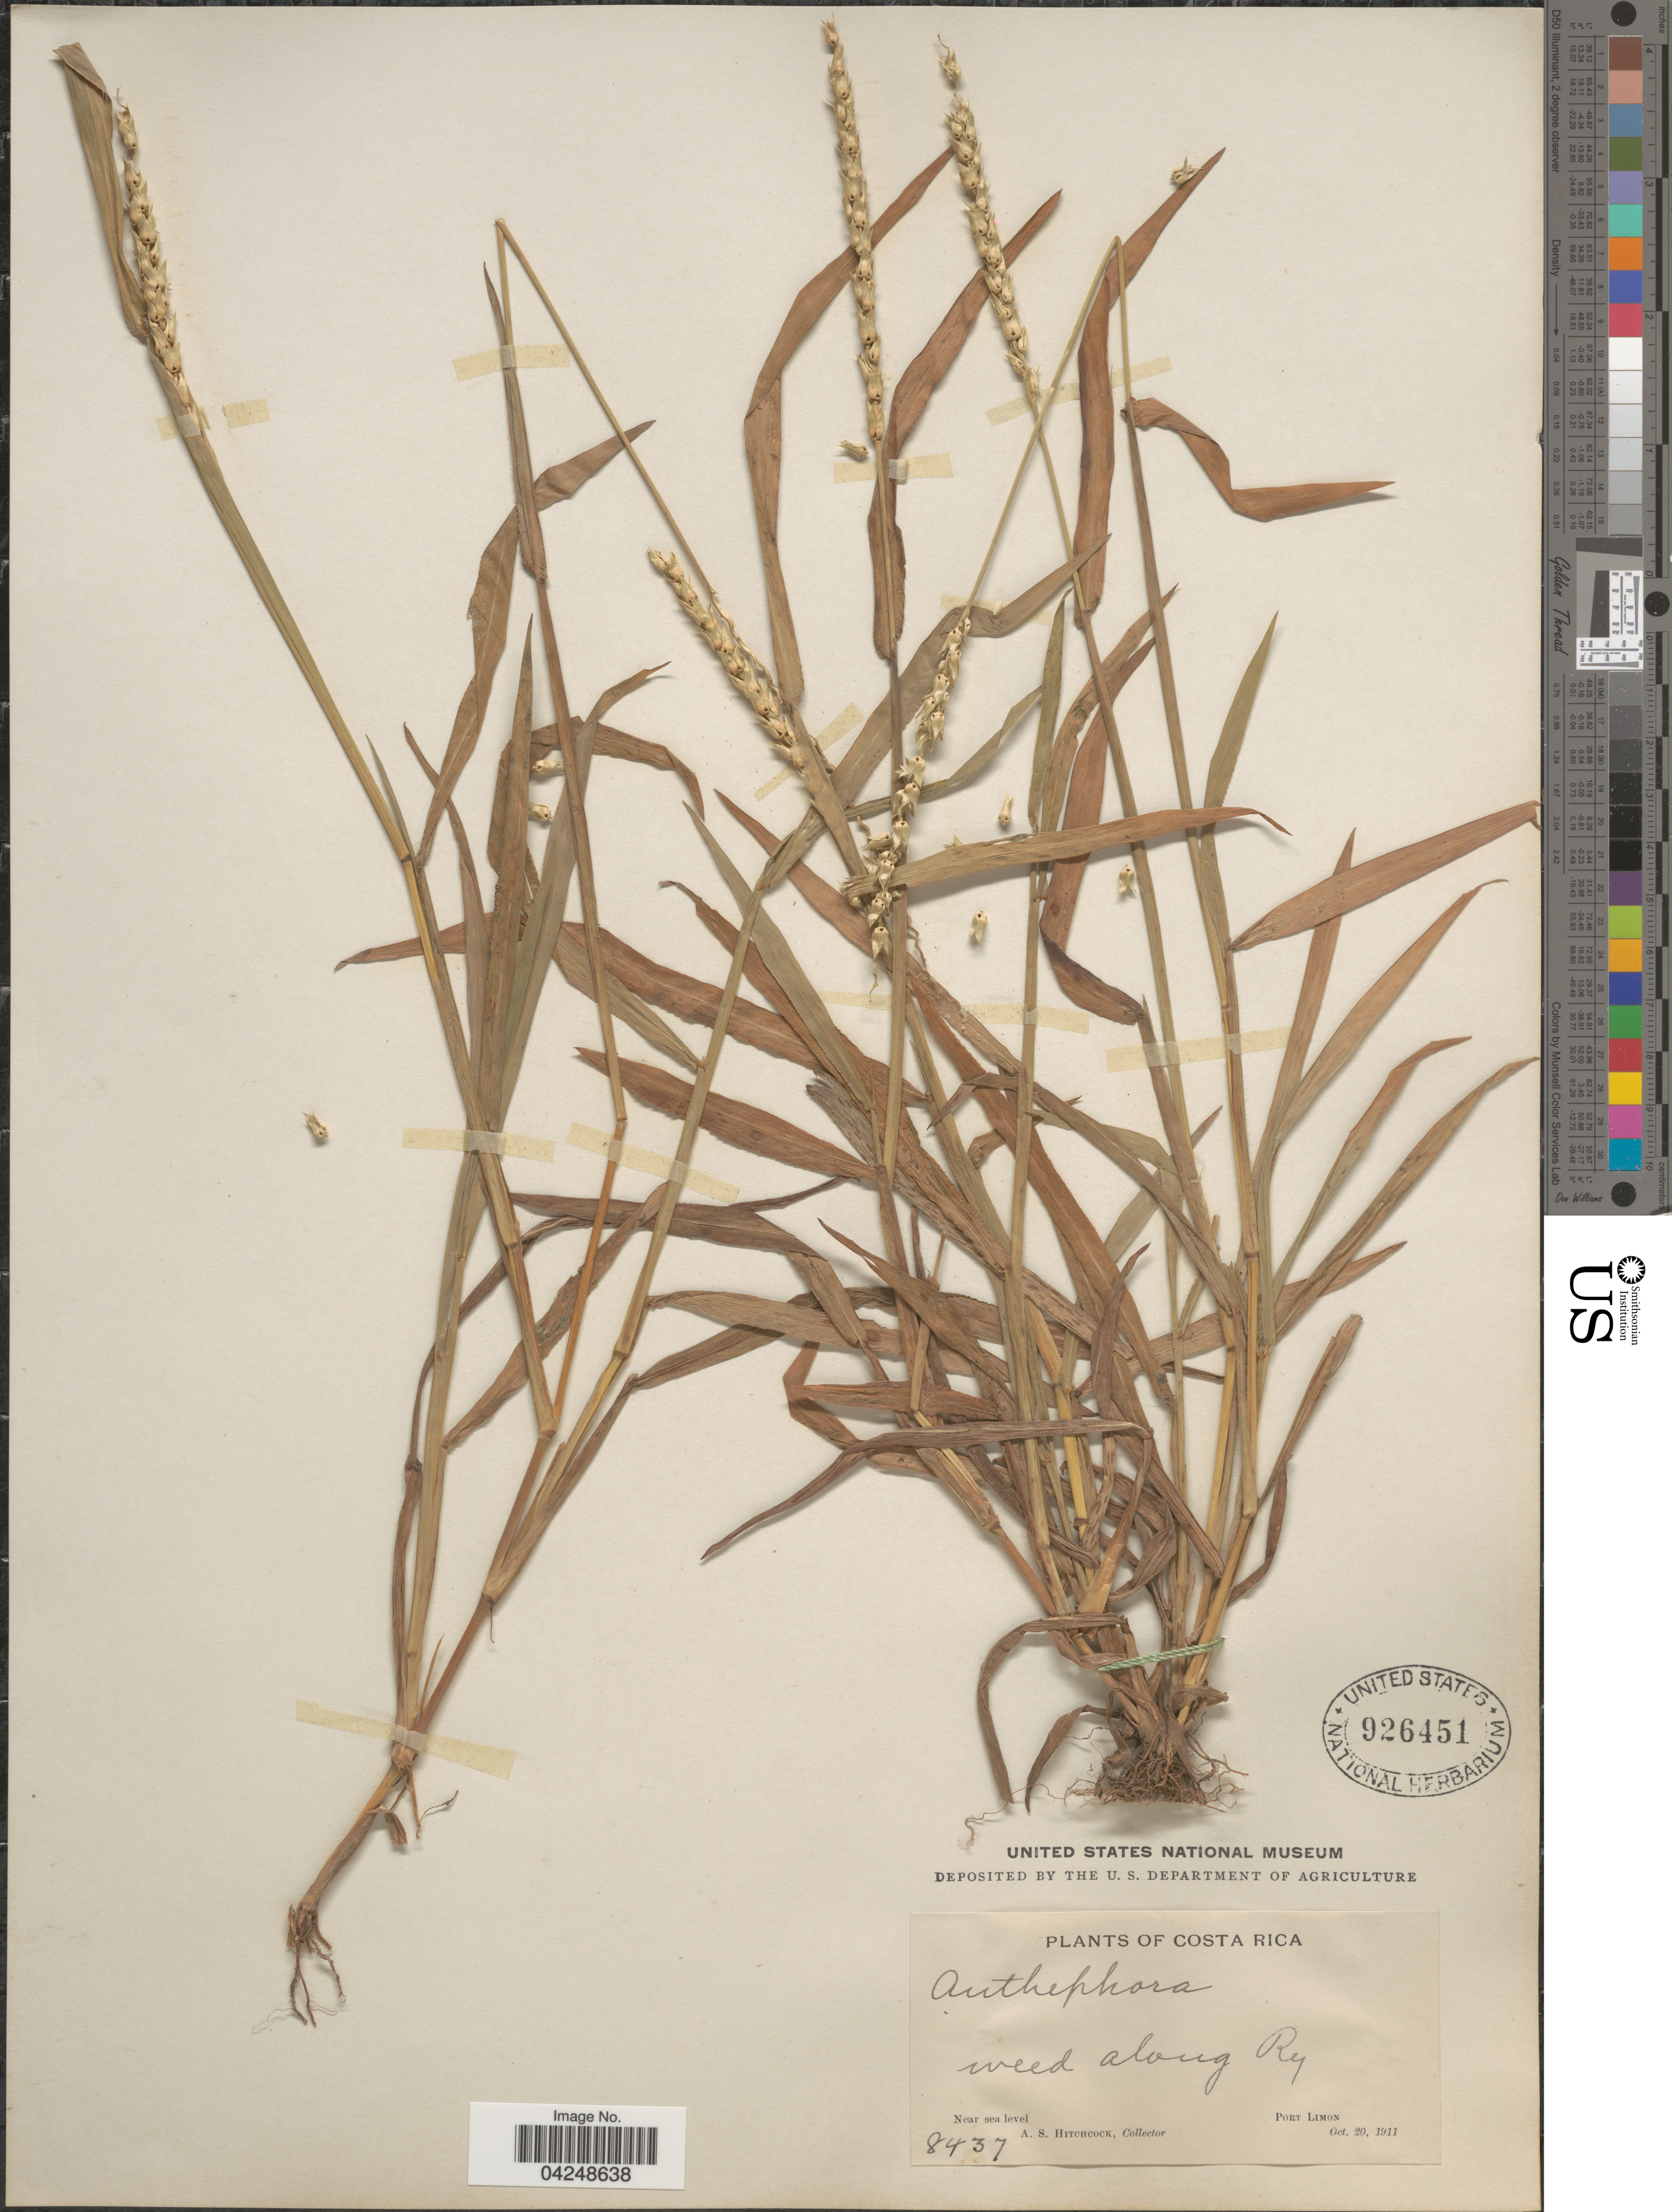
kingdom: Plantae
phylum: Tracheophyta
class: Liliopsida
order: Poales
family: Poaceae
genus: Anthephora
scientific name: Anthephora sp.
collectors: A. S. Hitchcock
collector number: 8437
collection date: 1911-10-20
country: Costa Rica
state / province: Limón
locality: Weed along Ry. Port Limon.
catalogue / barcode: US 926451